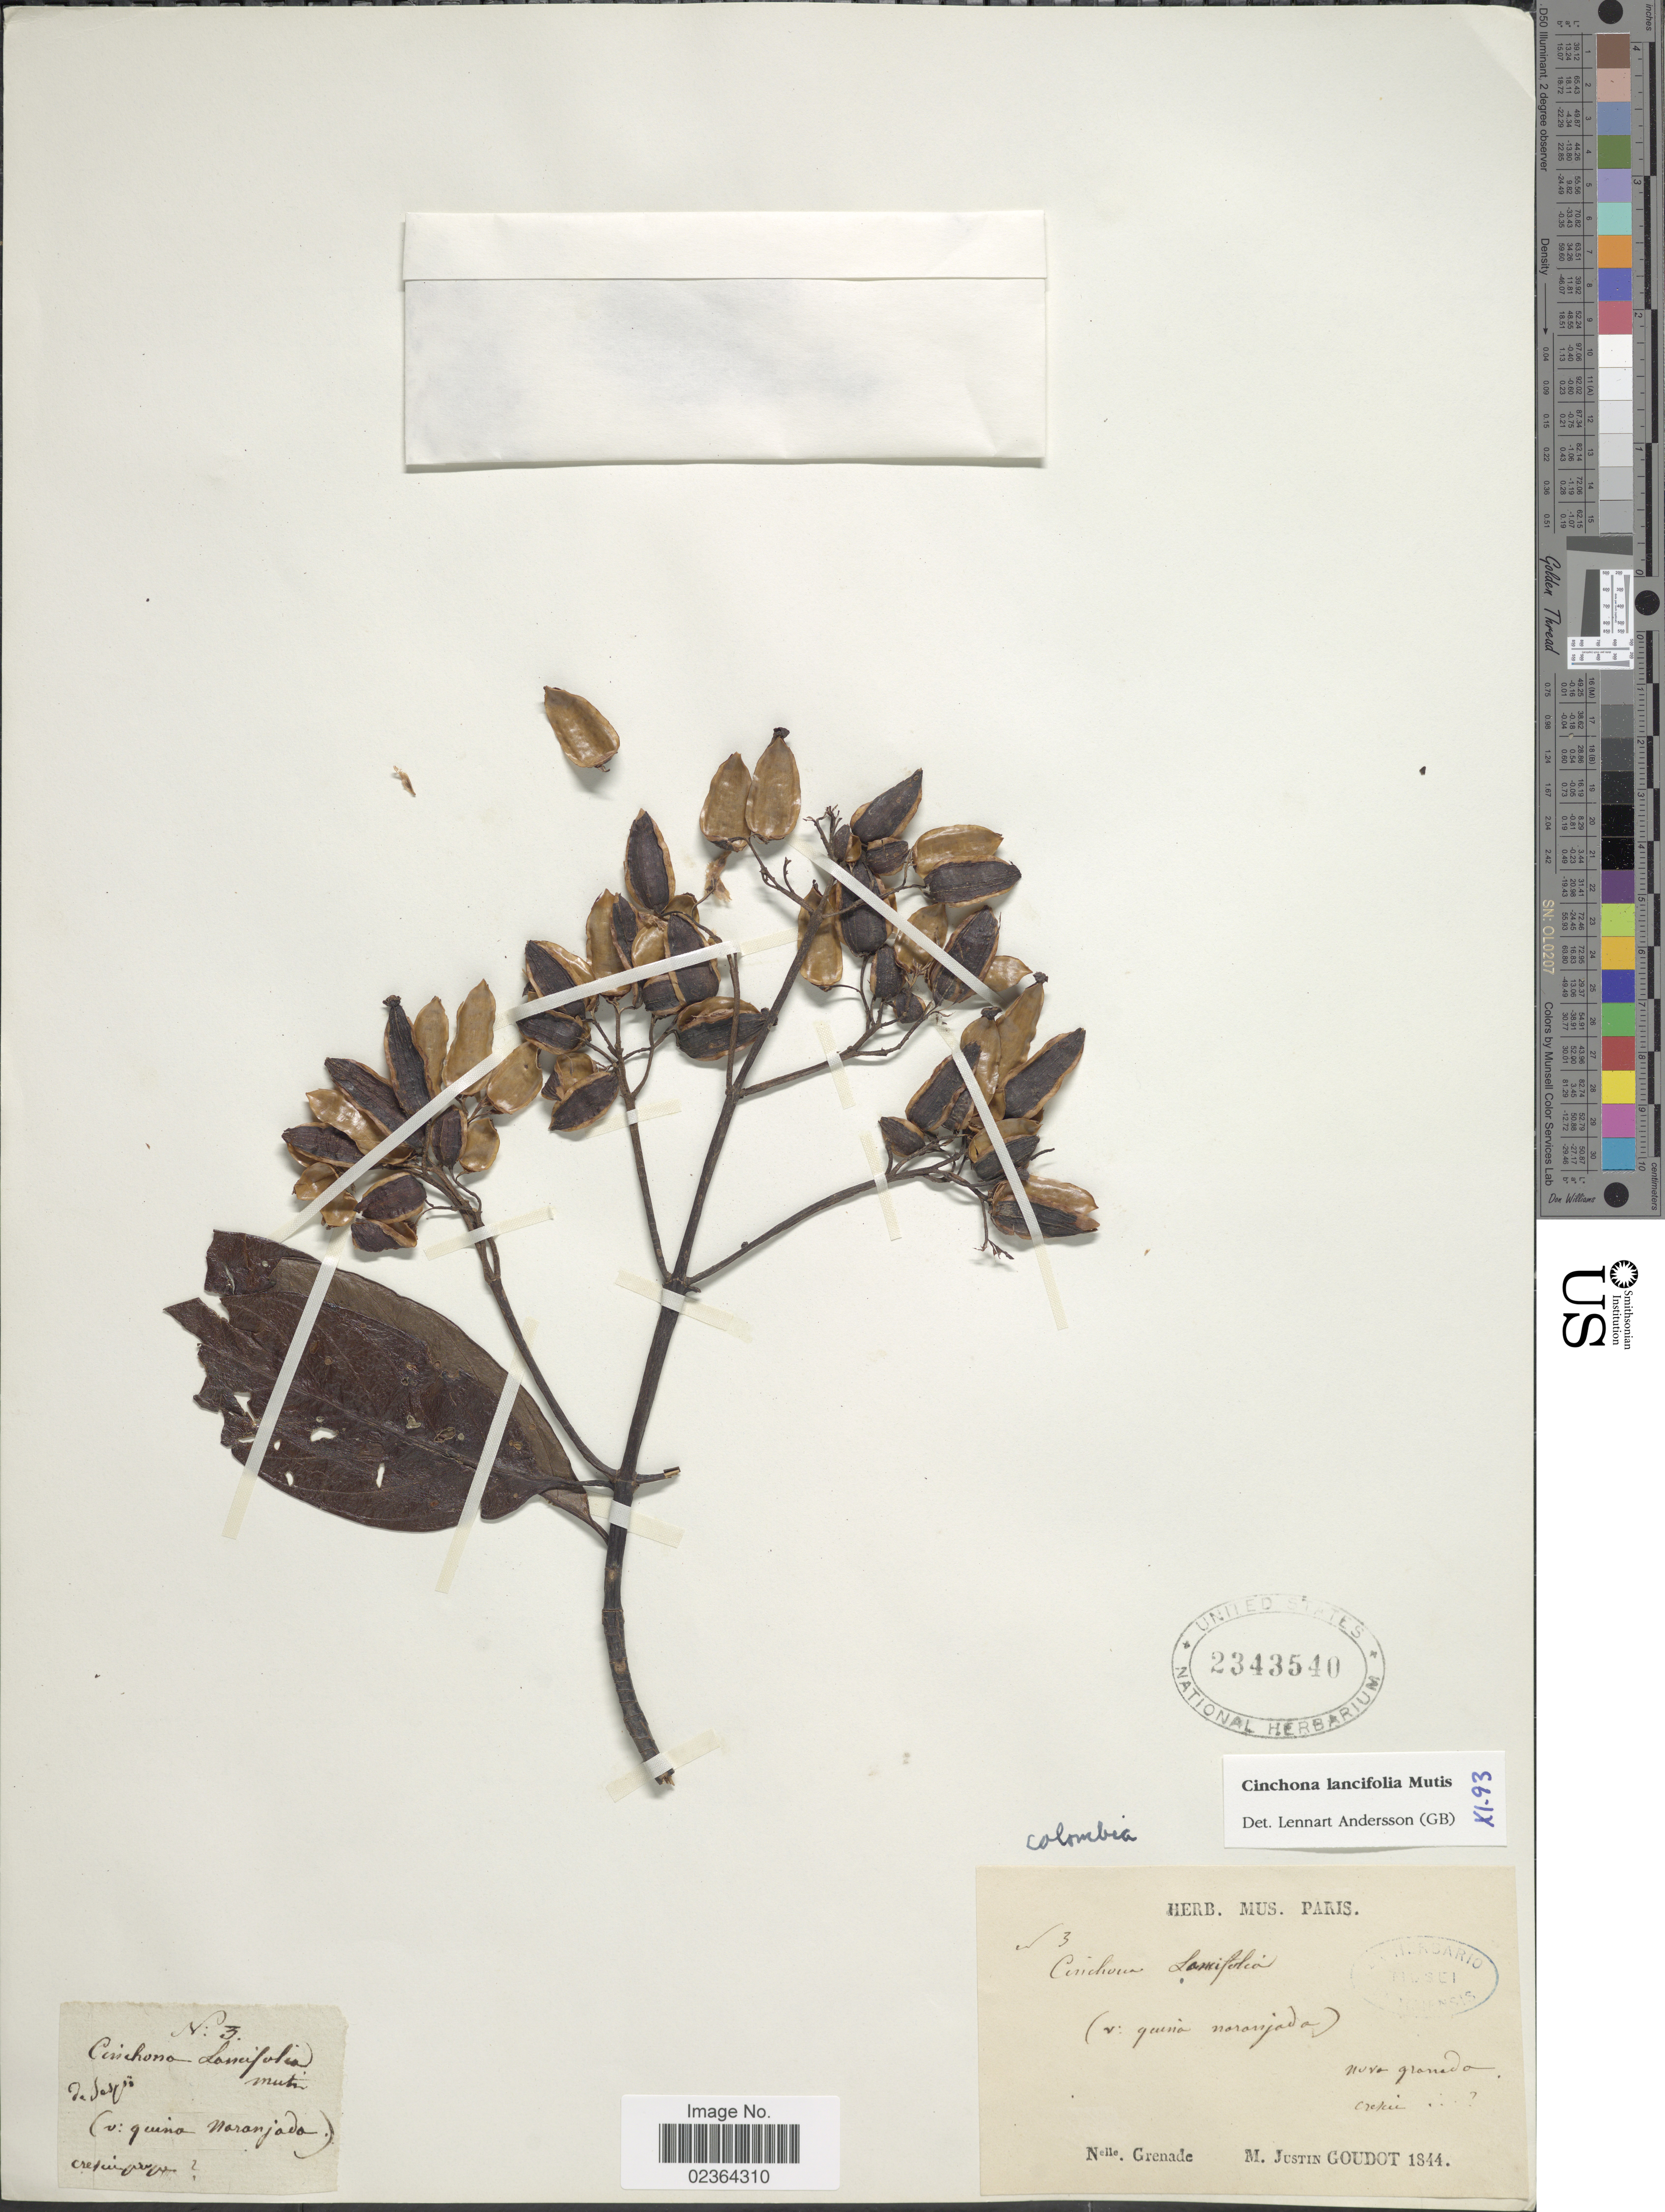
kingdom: Plantae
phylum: Tracheophyta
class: Magnoliopsida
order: Gentianales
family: Rubiaceae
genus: Cinchona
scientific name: Cinchona lancifolia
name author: Mutis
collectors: J. Goudot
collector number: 3?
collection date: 1844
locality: Nelle Grenade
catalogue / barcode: US 2343540